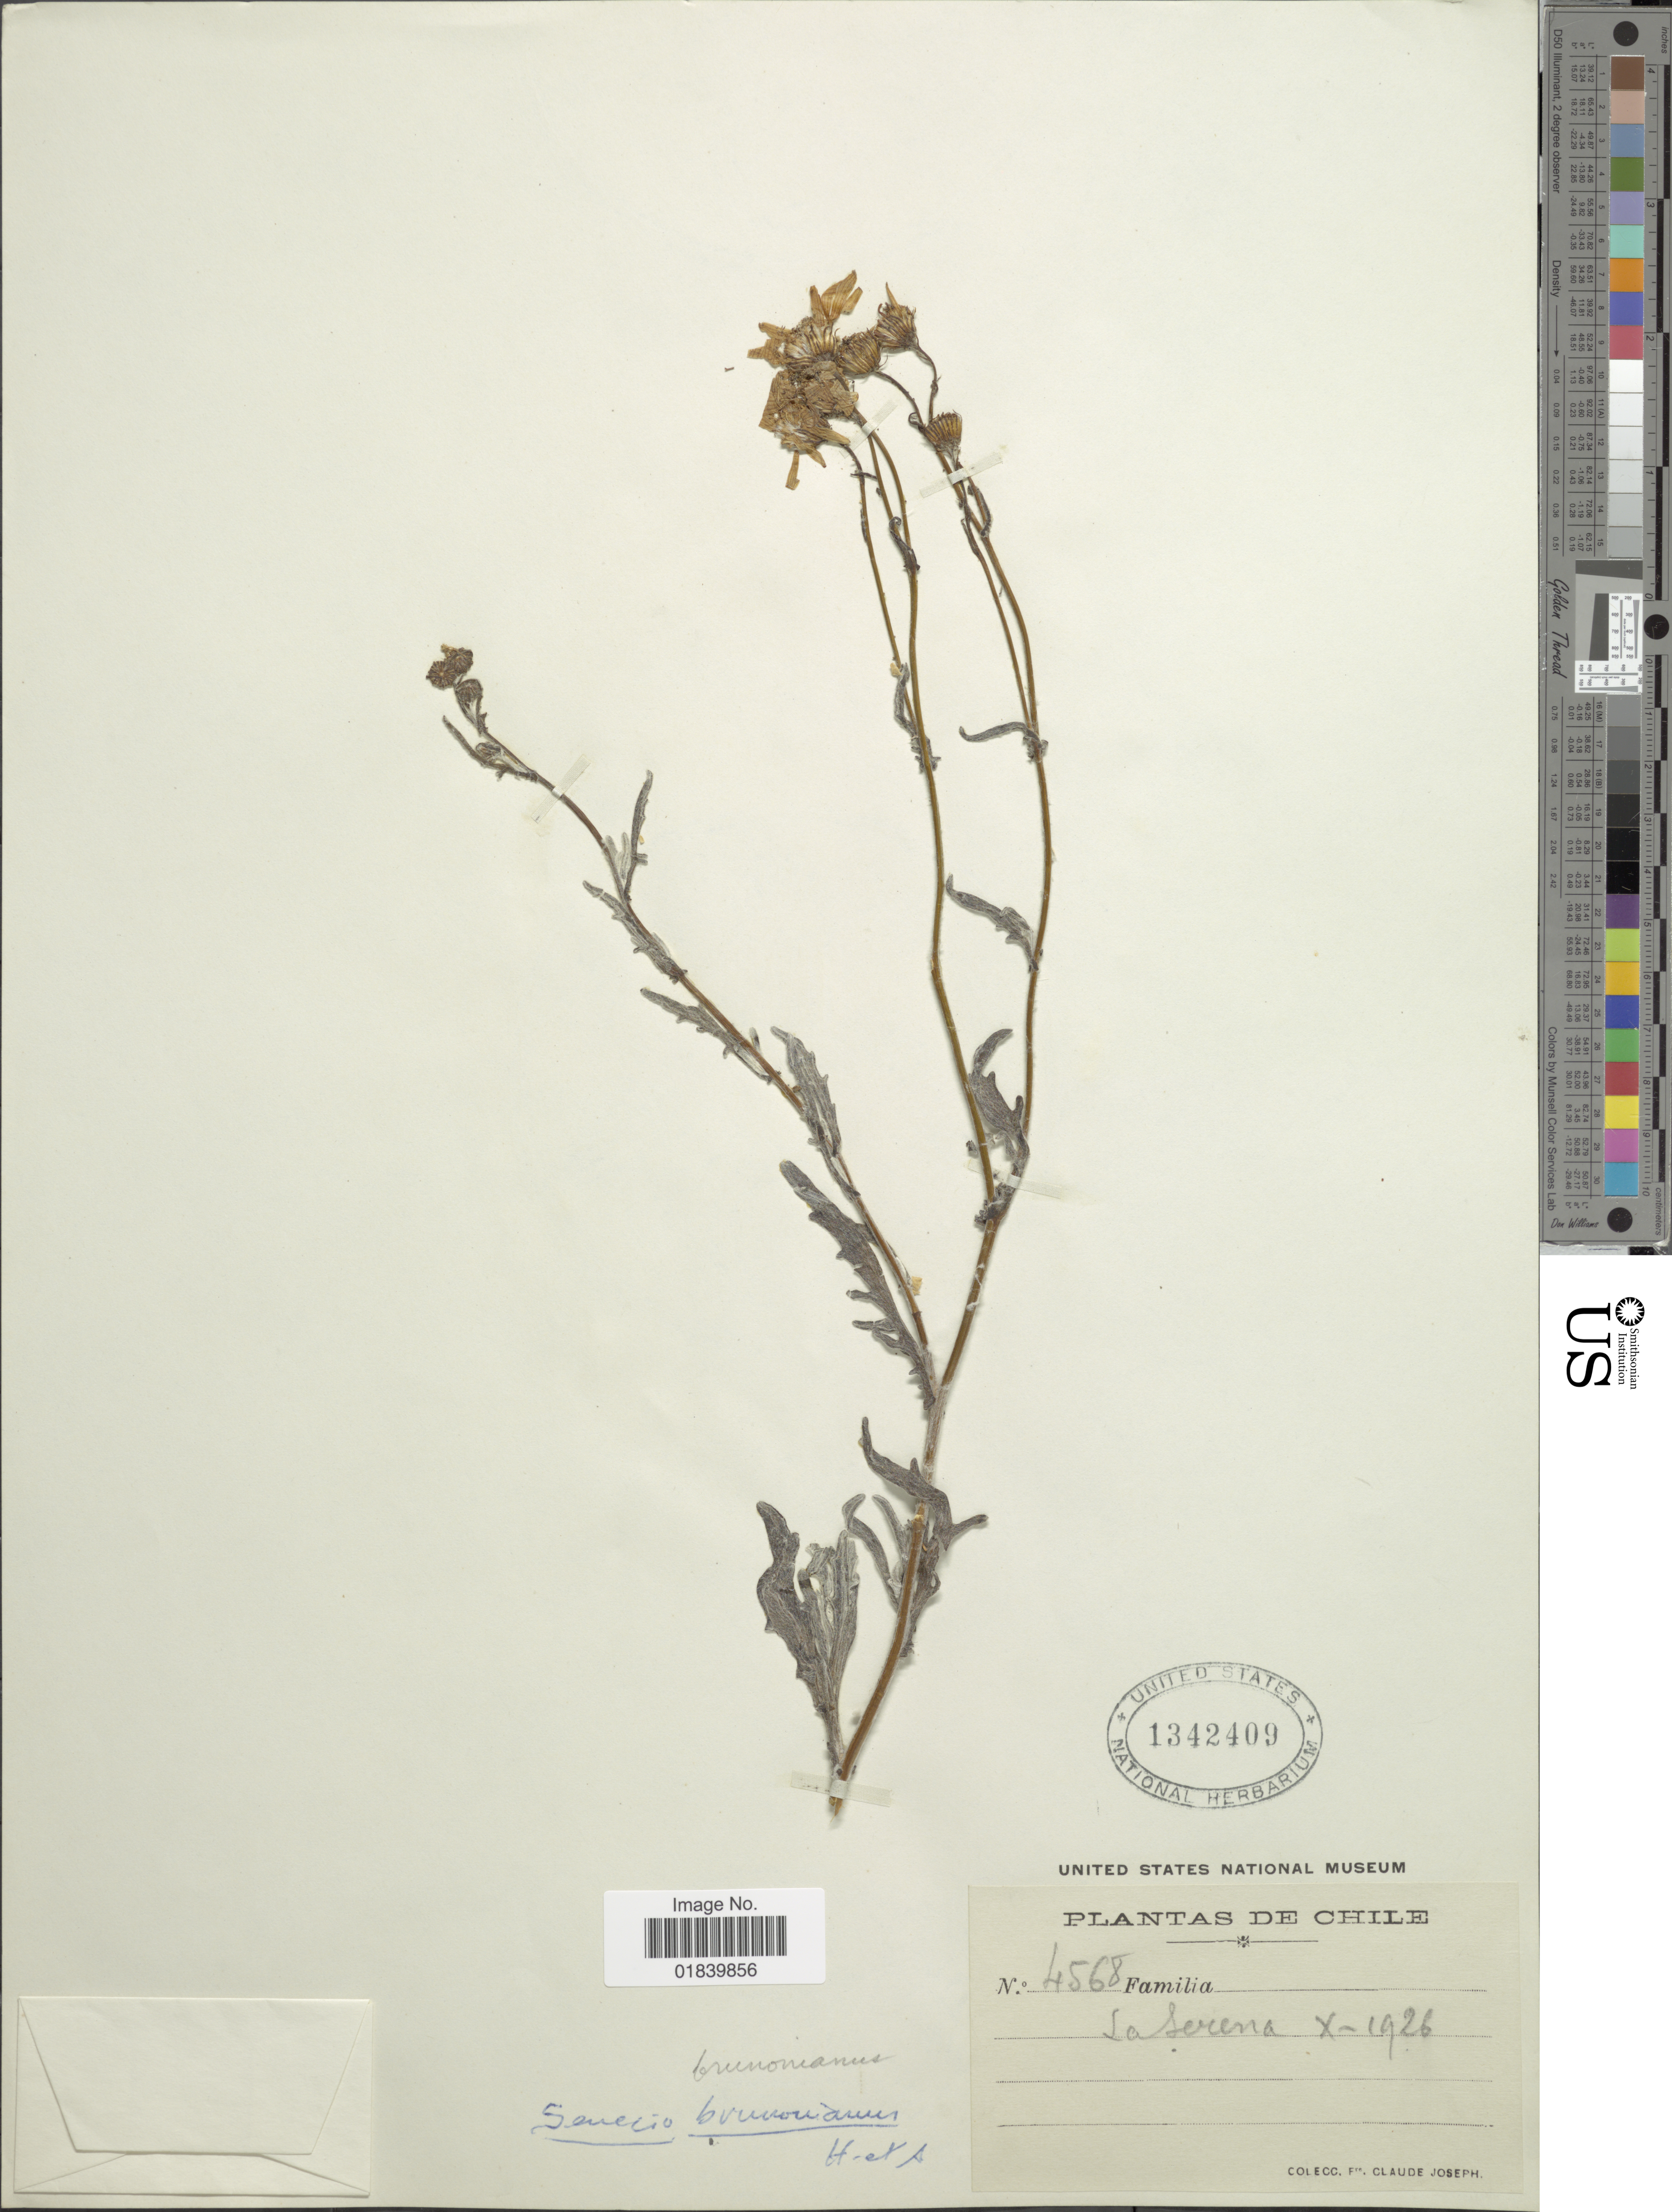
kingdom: Plantae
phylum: Tracheophyta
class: Magnoliopsida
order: Asterales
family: Asteraceae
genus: Senecio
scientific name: Senecio brunonianus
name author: Hook. & Arn.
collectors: Bro. Claude-Joseph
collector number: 4568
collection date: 1926-10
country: Chile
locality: La Serena.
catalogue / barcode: US 1342409